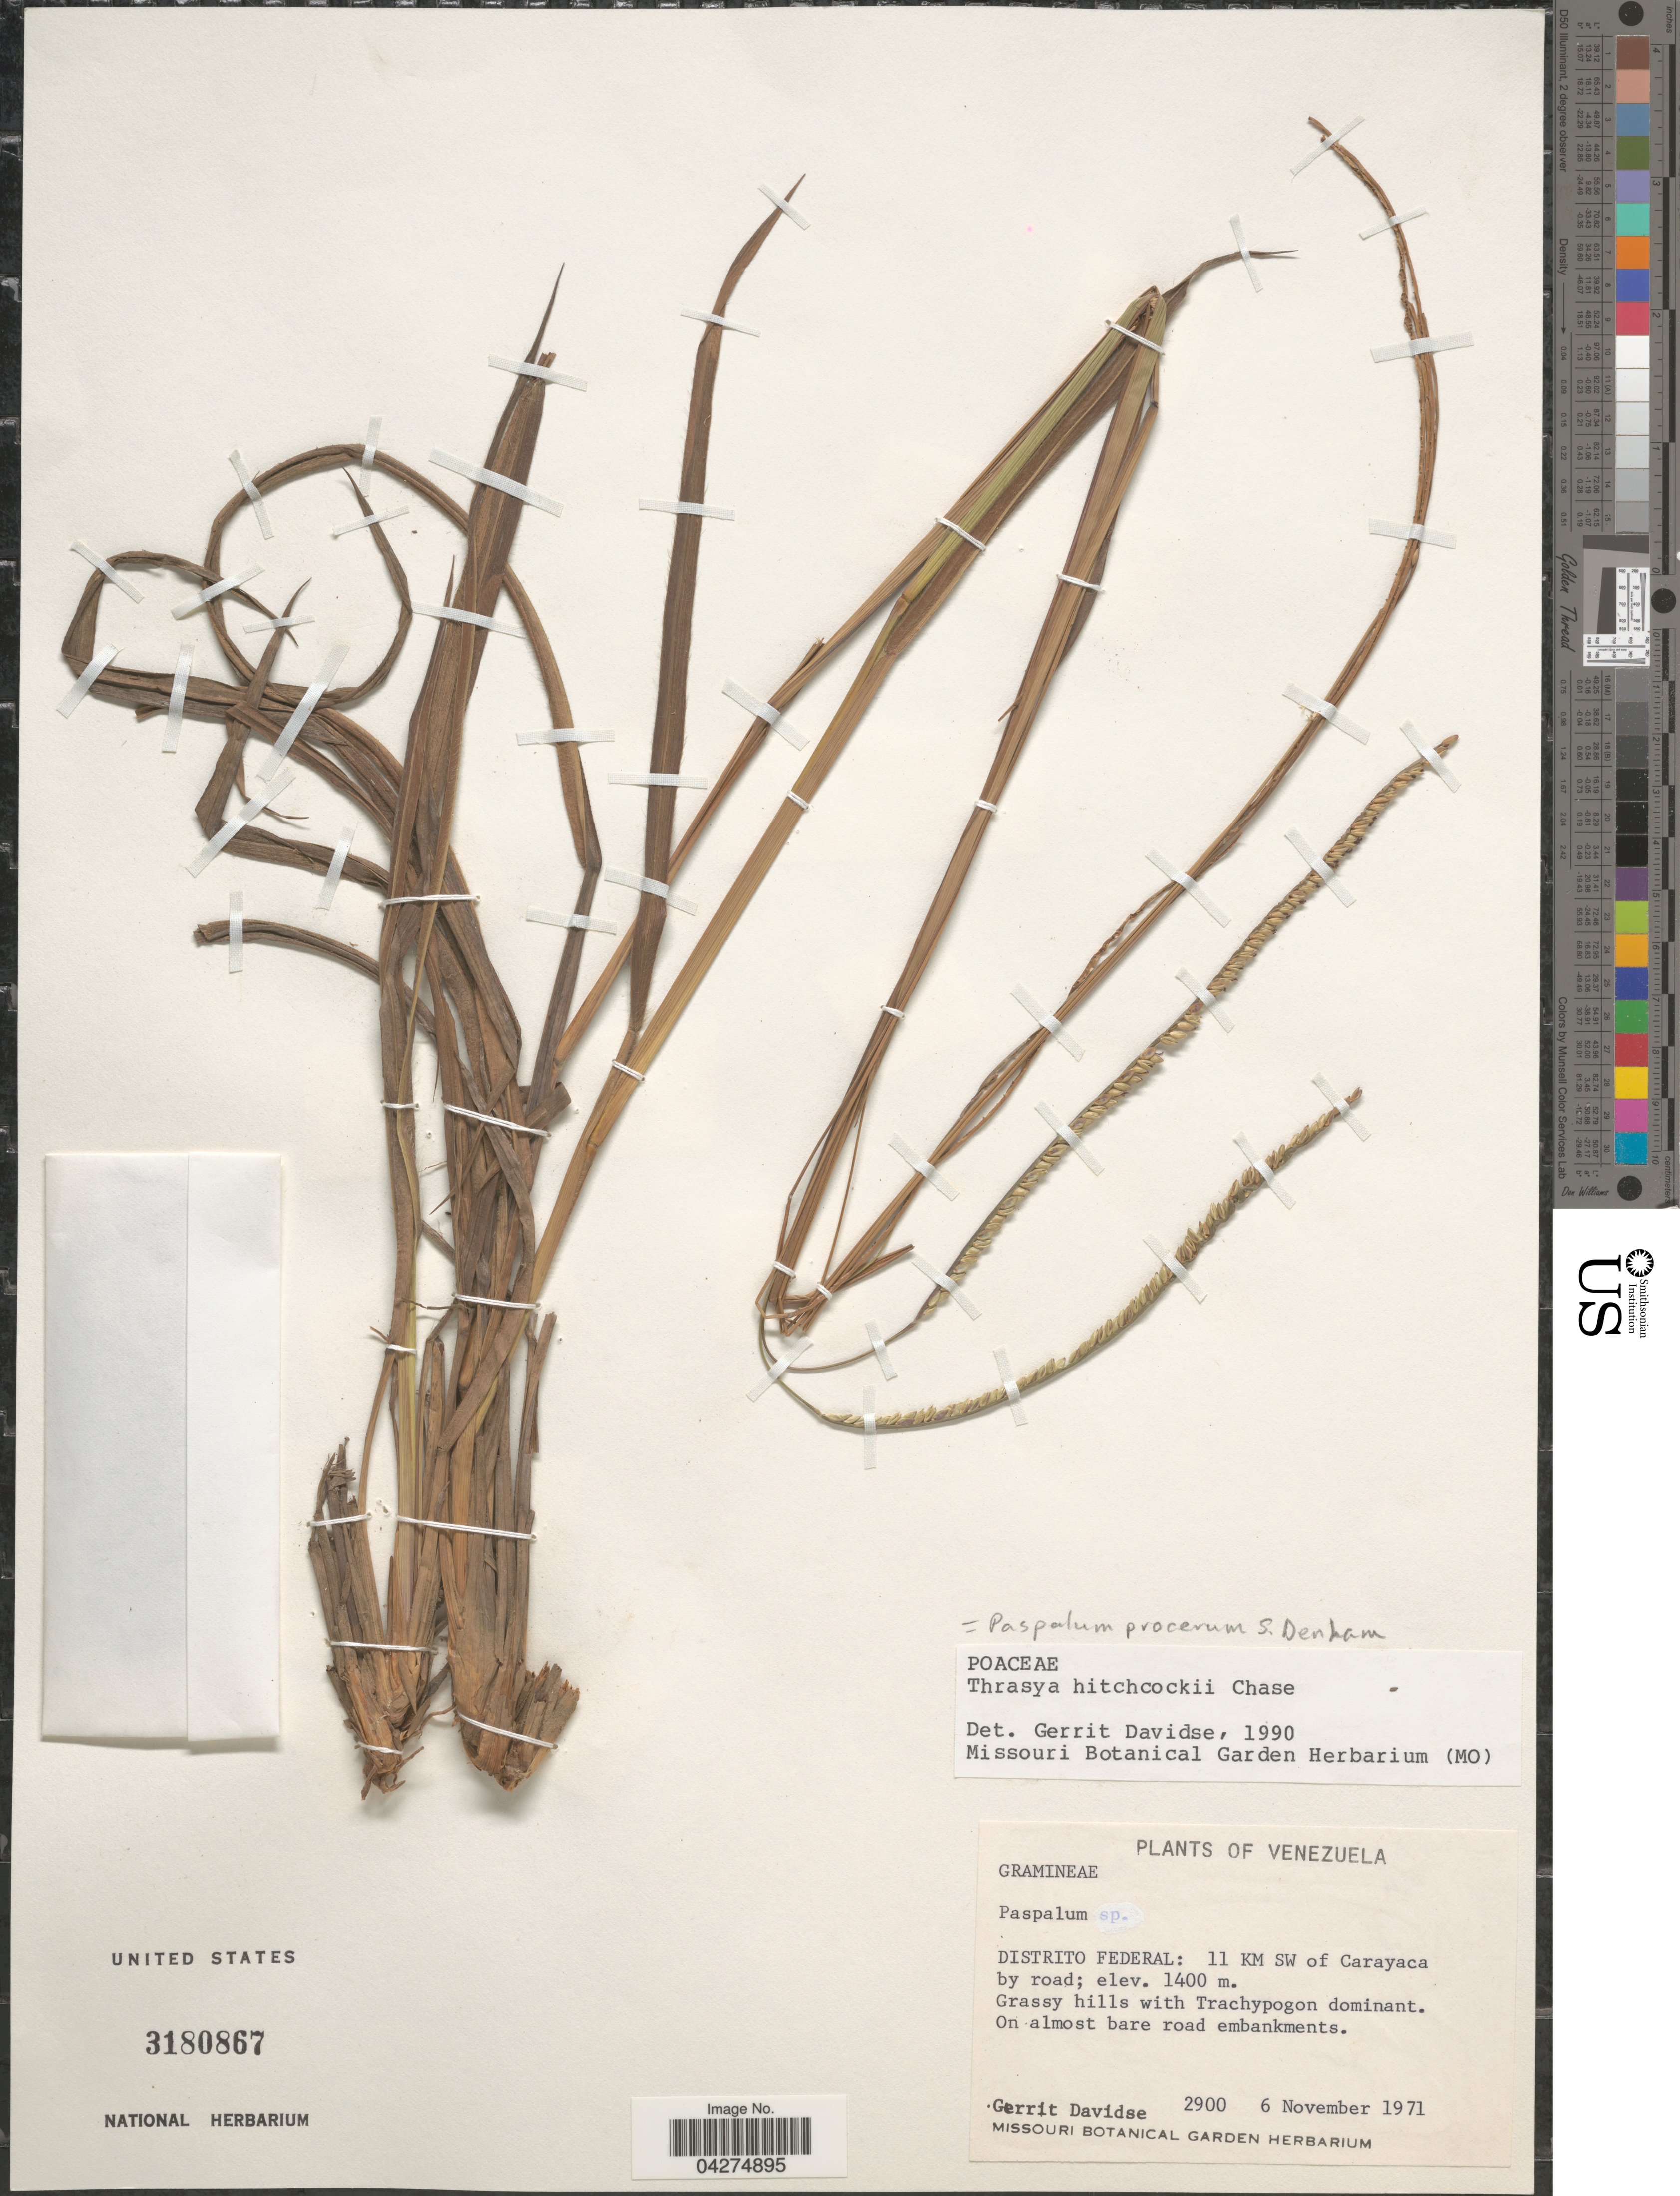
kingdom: Plantae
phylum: Tracheophyta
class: Liliopsida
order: Poales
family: Poaceae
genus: Paspalum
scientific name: Paspalum procerum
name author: S. Denham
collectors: G. Davidse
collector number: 2900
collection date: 1971-11-06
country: Venezuela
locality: Distrito Federal: 11 KM SW of Carayaca by road.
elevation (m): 1400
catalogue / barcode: US 3180867